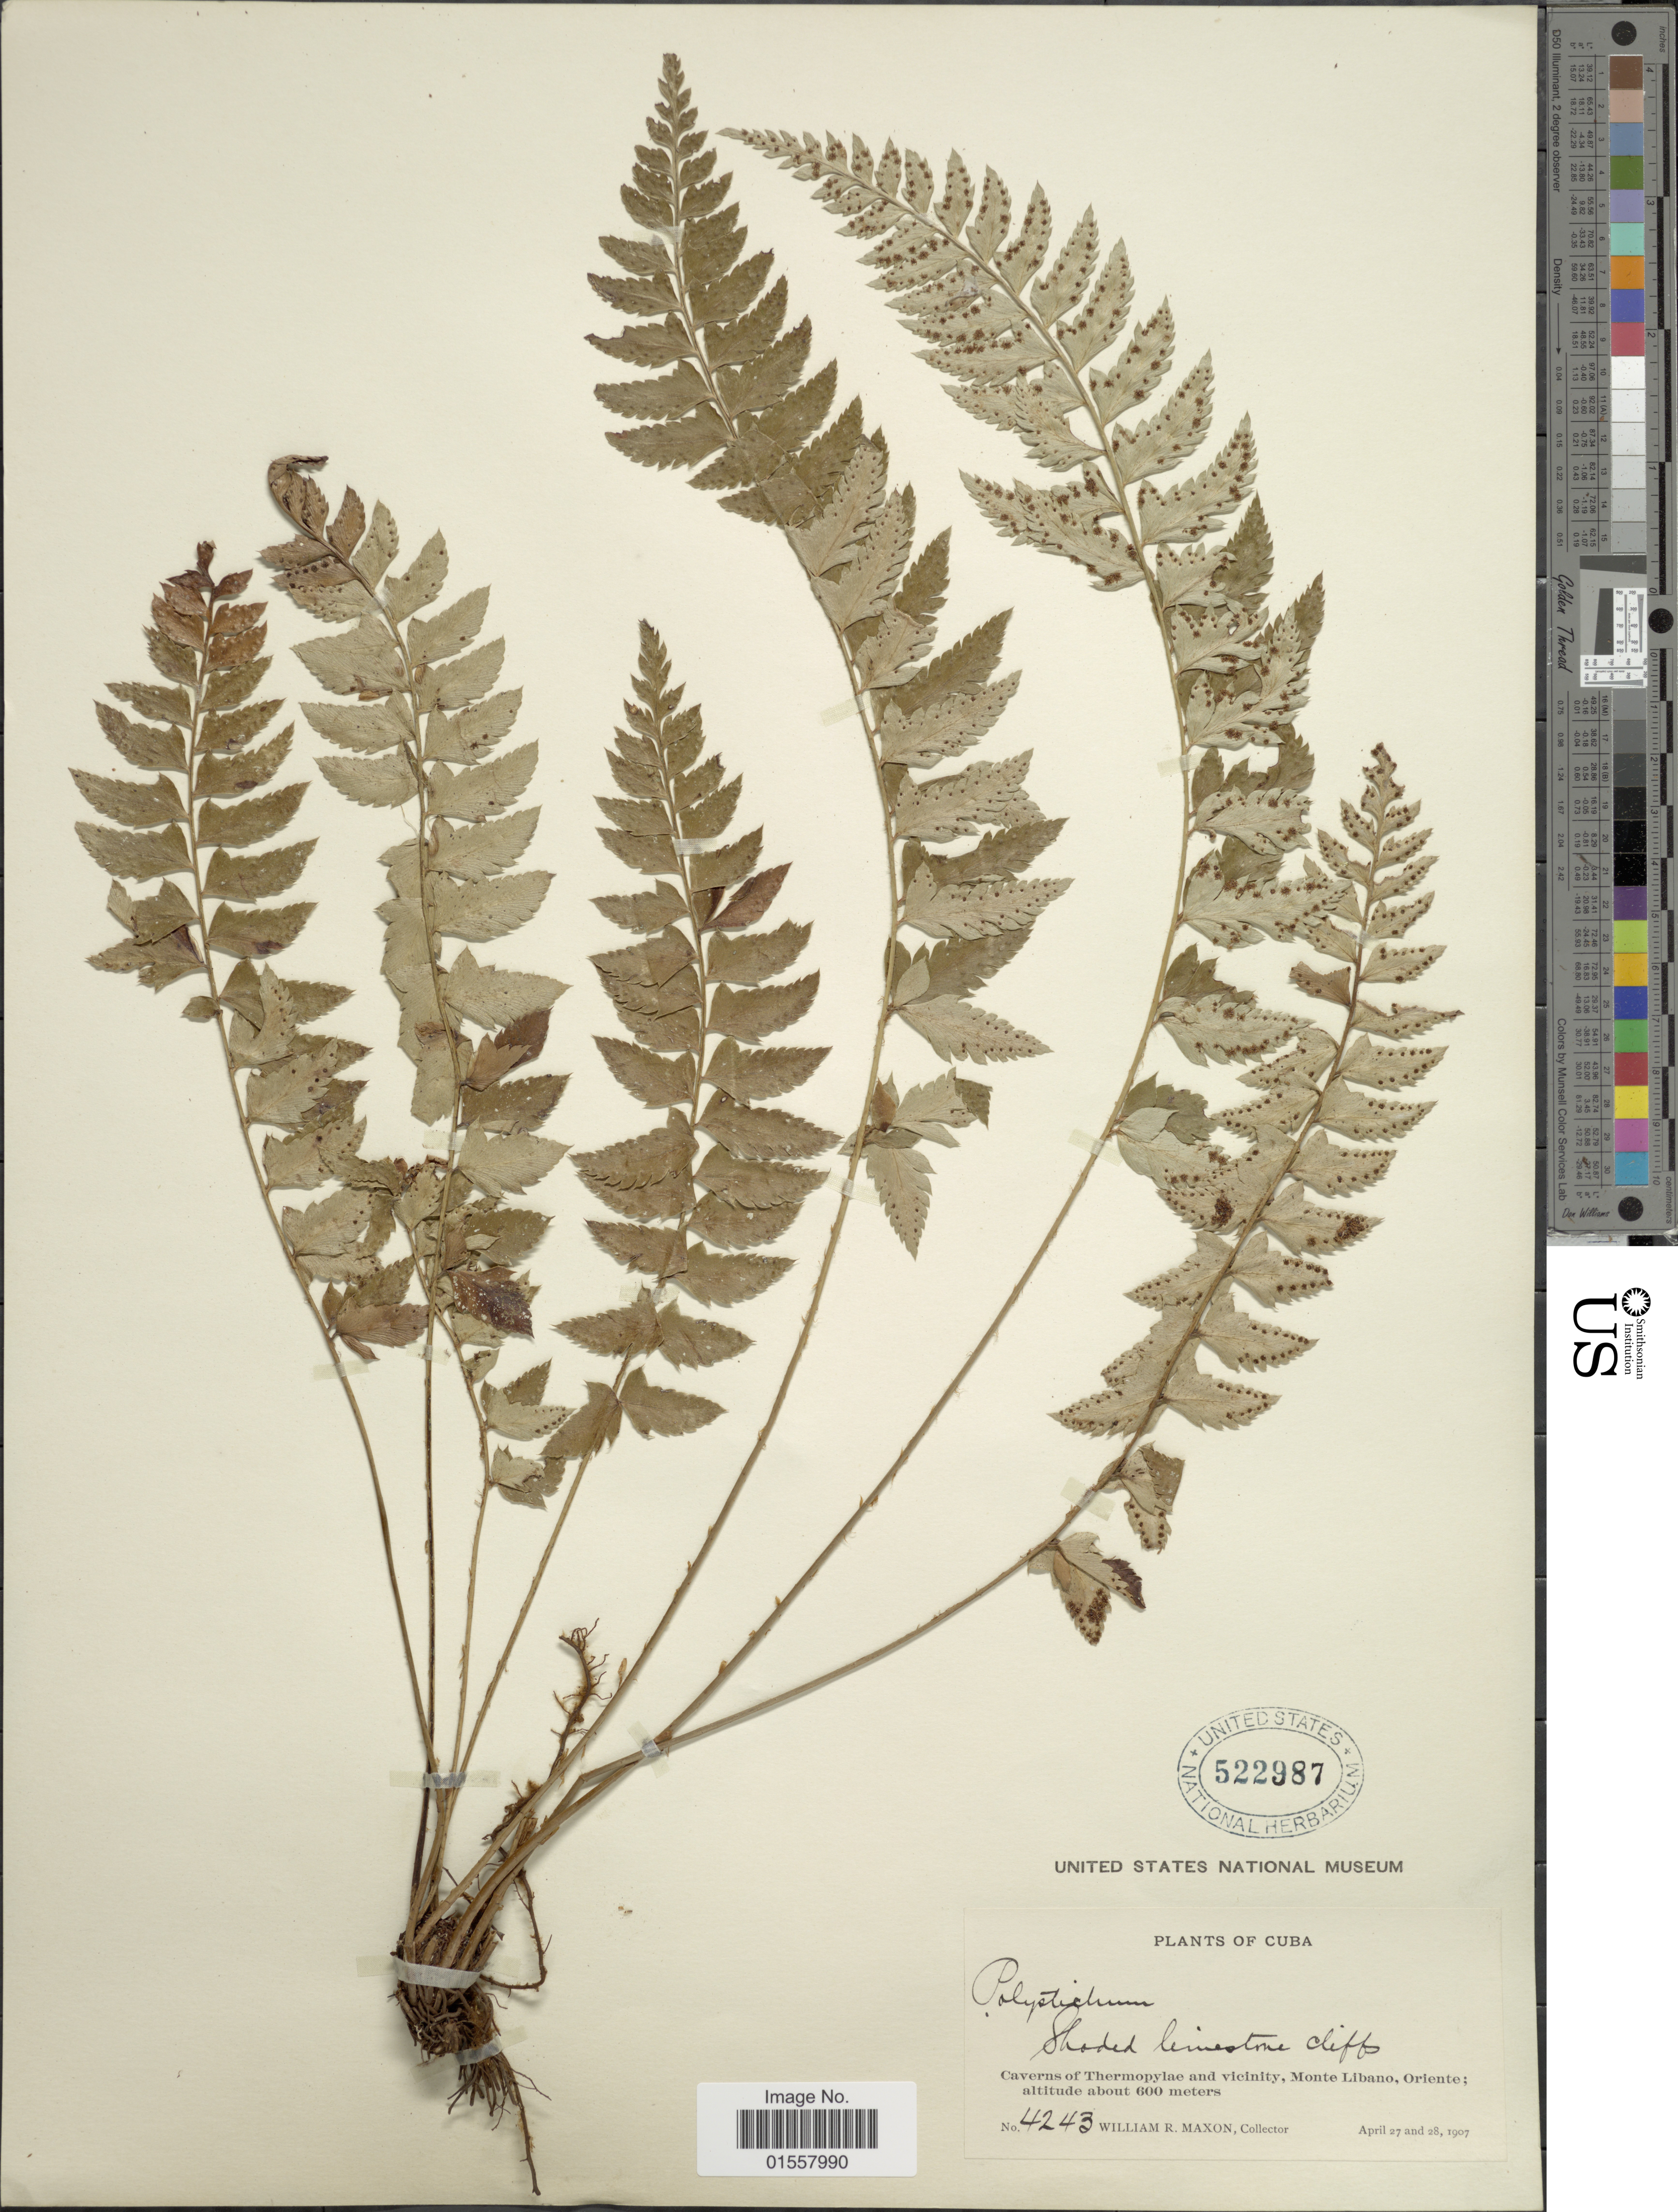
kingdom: Plantae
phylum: Tracheophyta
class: Polypodiopsida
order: Polypodiales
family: Dryopteridaceae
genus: Polystichum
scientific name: Polystichum echinatum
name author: (J.F. Gmel.) C. Chr.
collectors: W. R. Maxon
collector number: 4243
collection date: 1907-04-27/1907-04-28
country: Cuba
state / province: Oriente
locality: Caverns of Thermopylae and vicinity, Monte Libanon, Oriente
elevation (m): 600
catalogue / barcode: US 522987